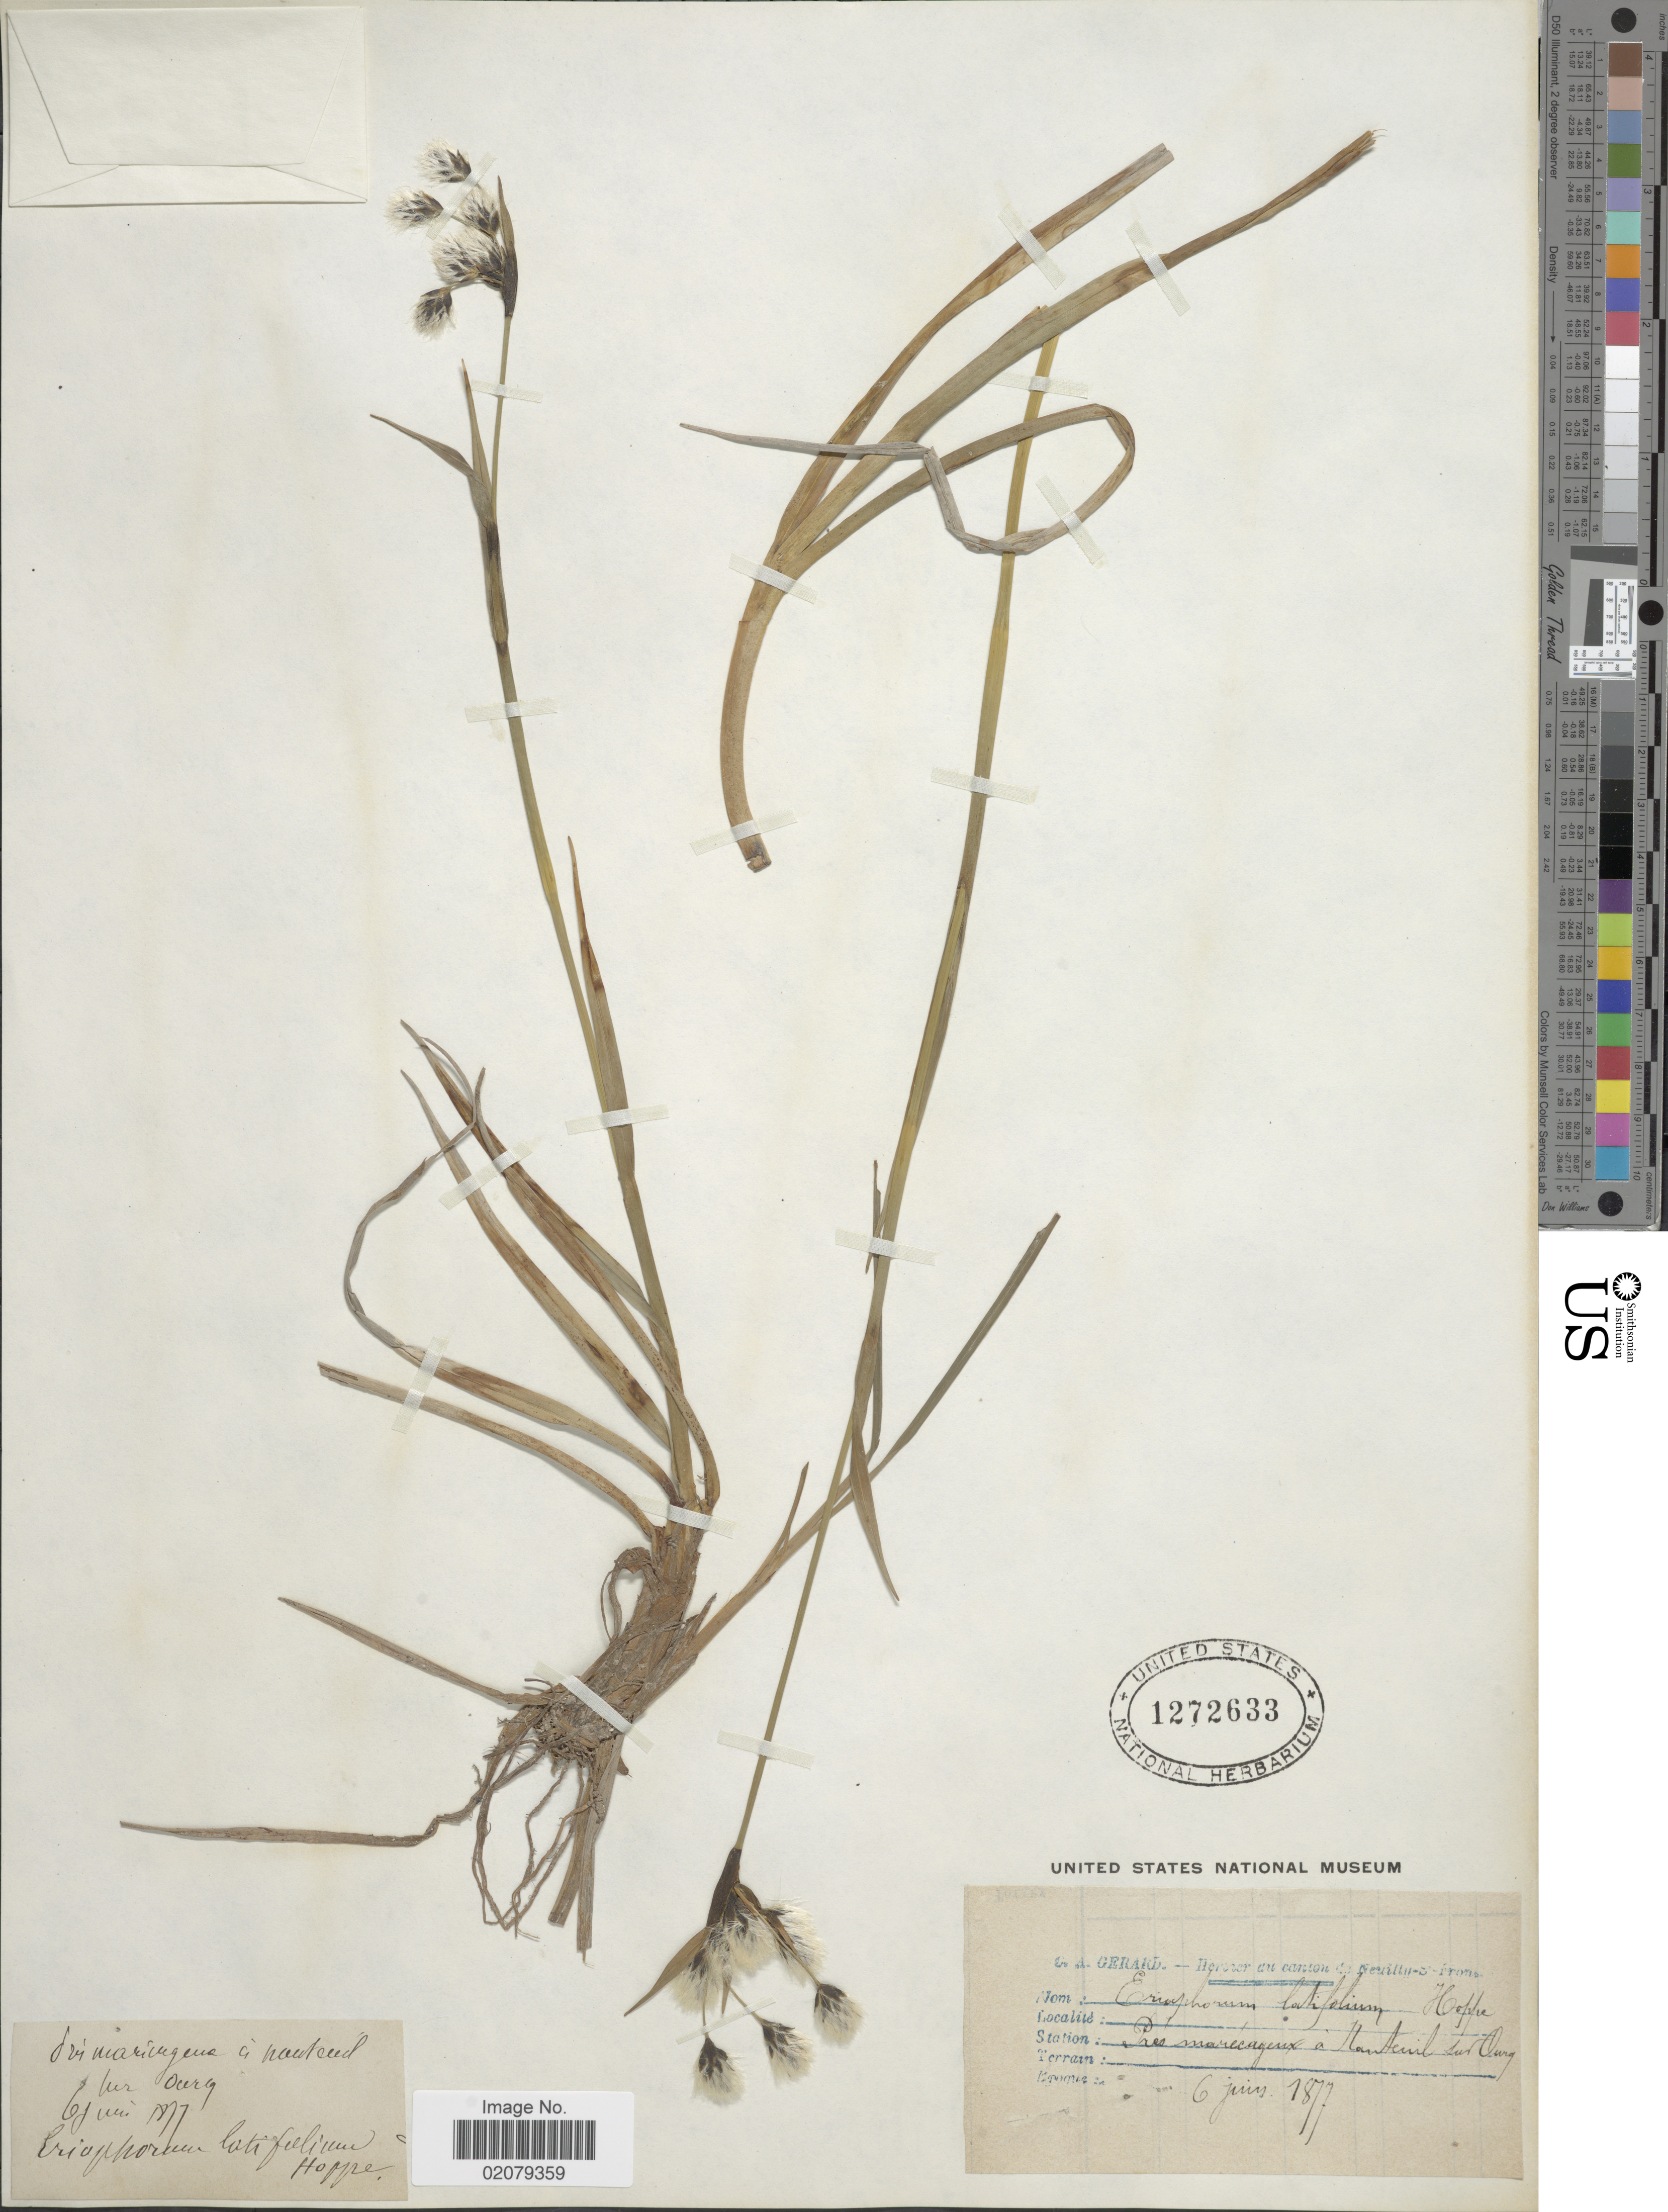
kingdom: Plantae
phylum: Tracheophyta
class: Liliopsida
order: Poales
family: Cyperaceae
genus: Eriophorum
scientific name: Eriophorum latifolium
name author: Hoppe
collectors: C. Gerard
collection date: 1877-06-06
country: France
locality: Près marécageux a Nanteuil sur Ourcq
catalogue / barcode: US 1272633